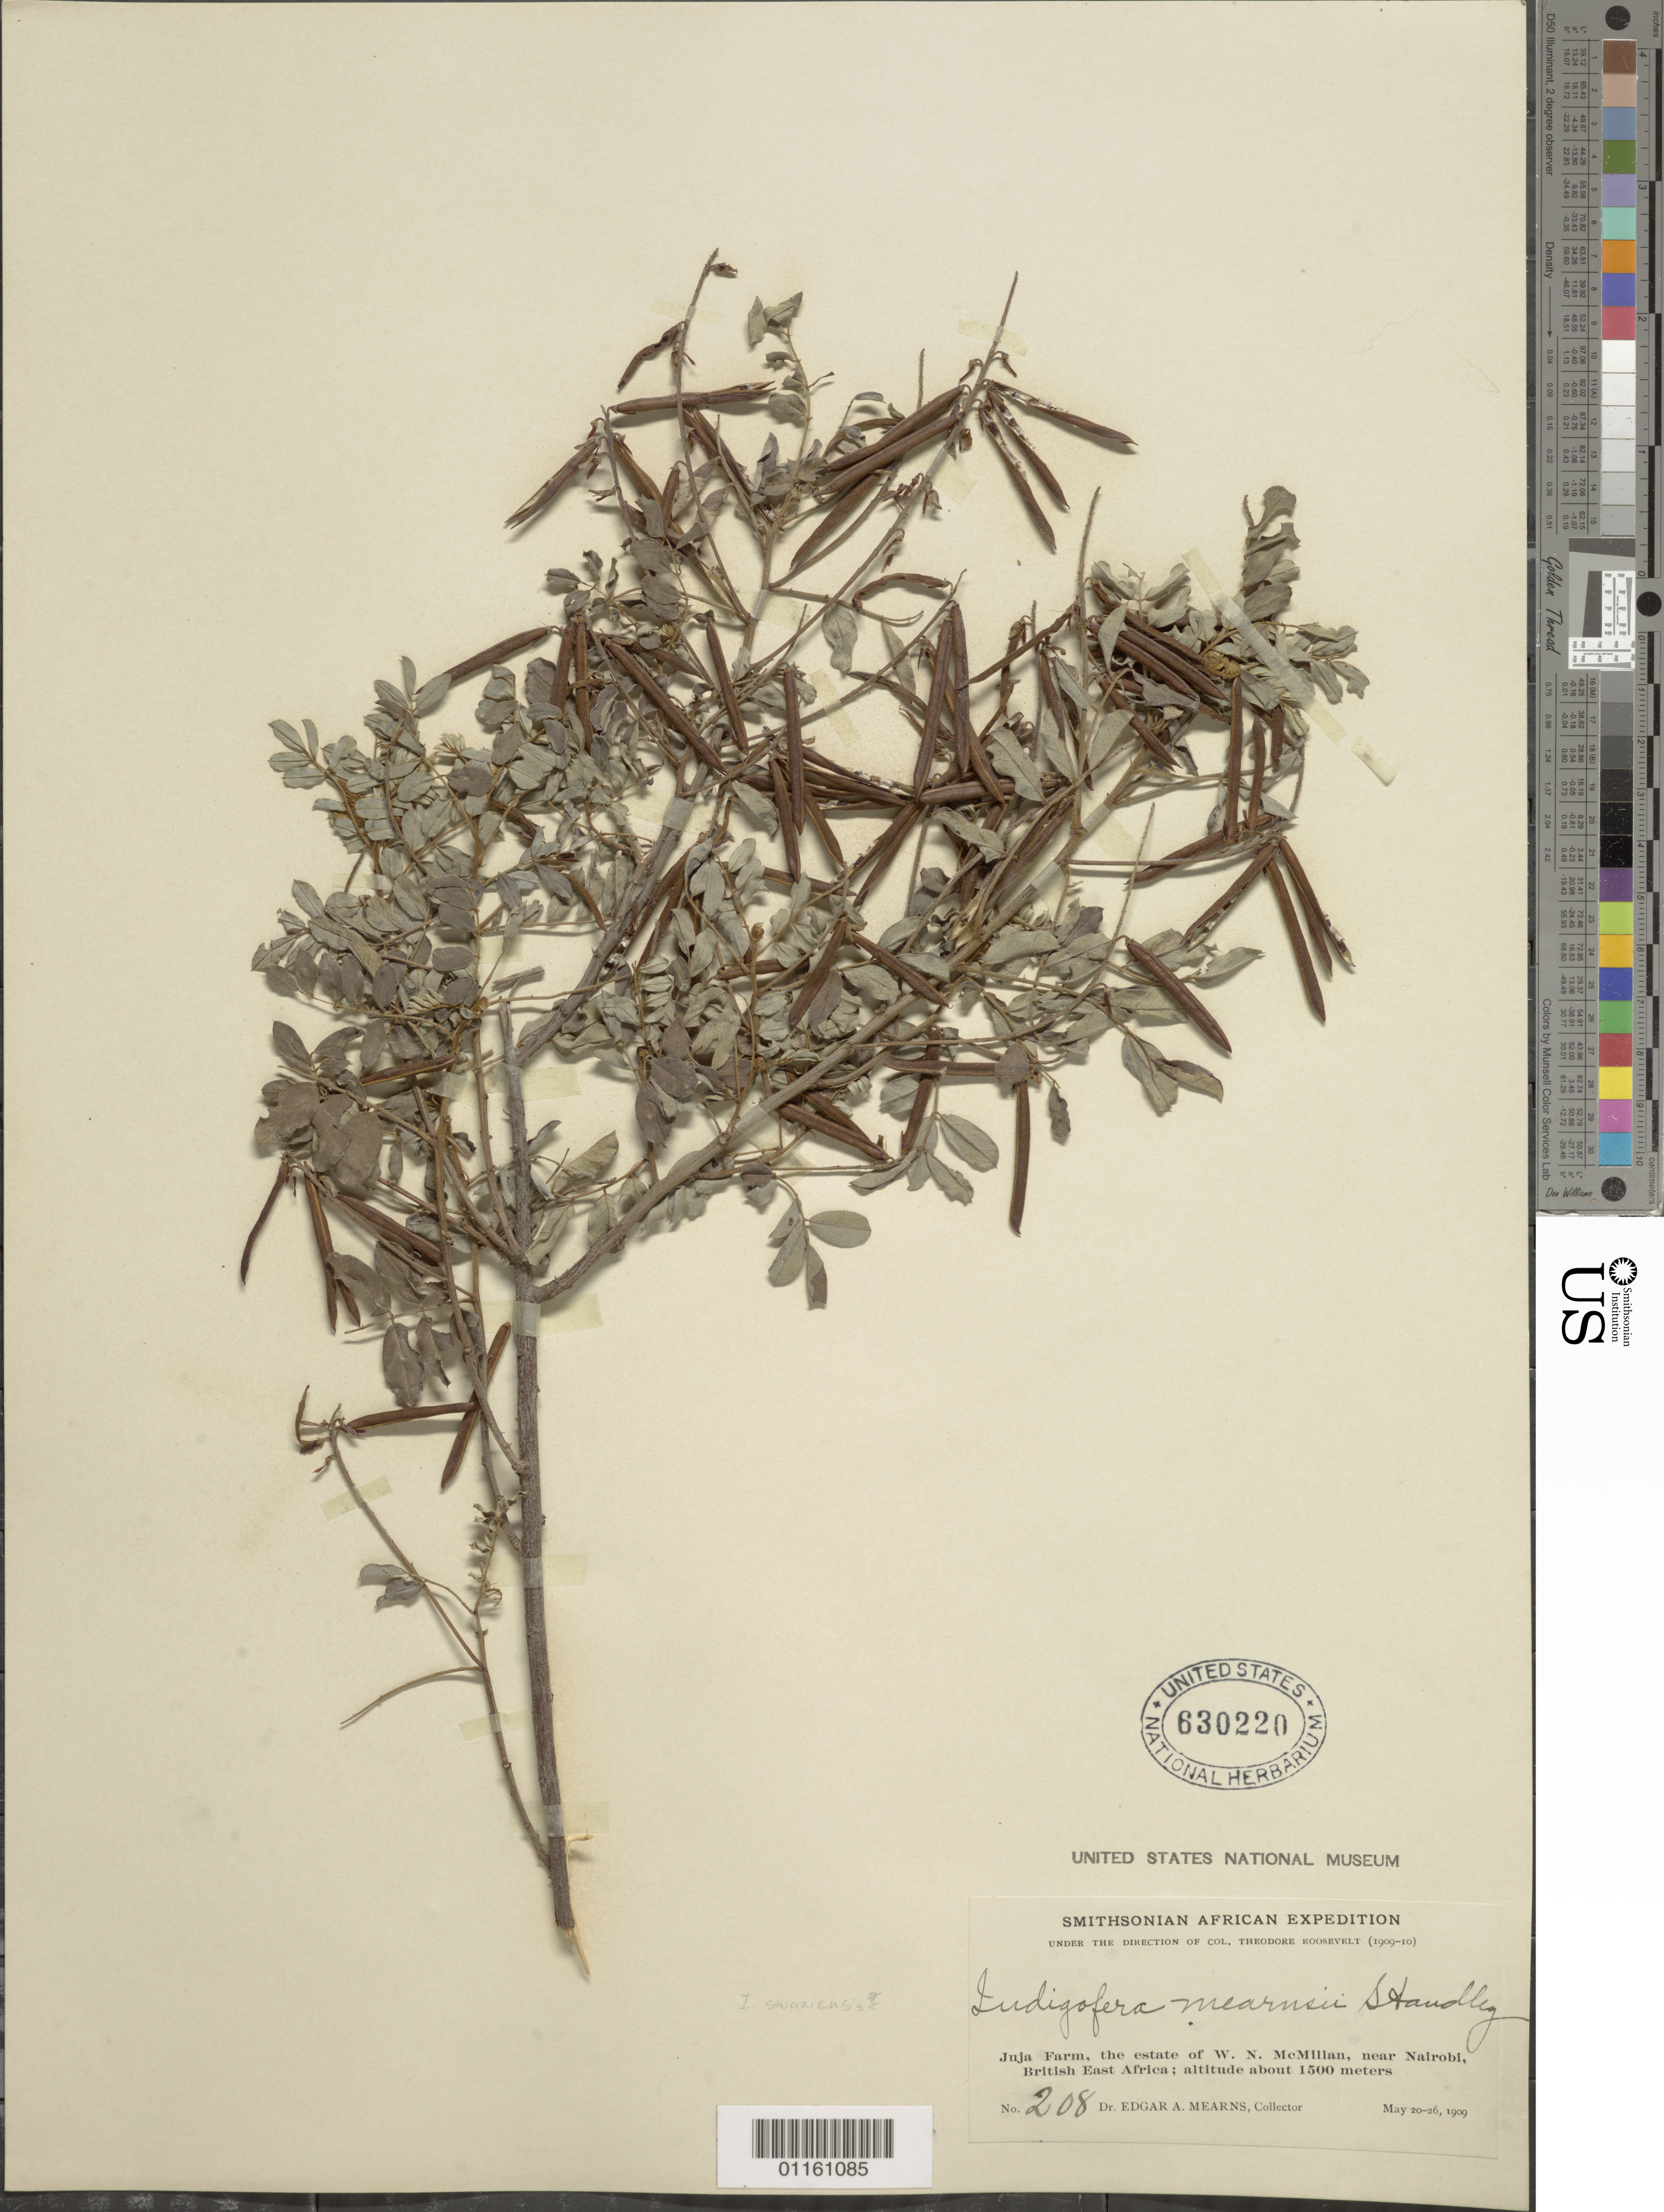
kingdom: Plantae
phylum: Tracheophyta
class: Magnoliopsida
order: Fabales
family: Fabaceae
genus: Indigofera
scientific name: Indigofera mearnsii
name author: Standl.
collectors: E. A. Mearns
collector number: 208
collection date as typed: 20 May 1909 to 26 May 1909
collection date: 1909-05-20/1909-05-26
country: Kenya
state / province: Nairobi Area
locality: Juja Farm, the estate of W. N. McMillan, near Nairobi, British East Africa.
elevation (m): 1500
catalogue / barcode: US 630220